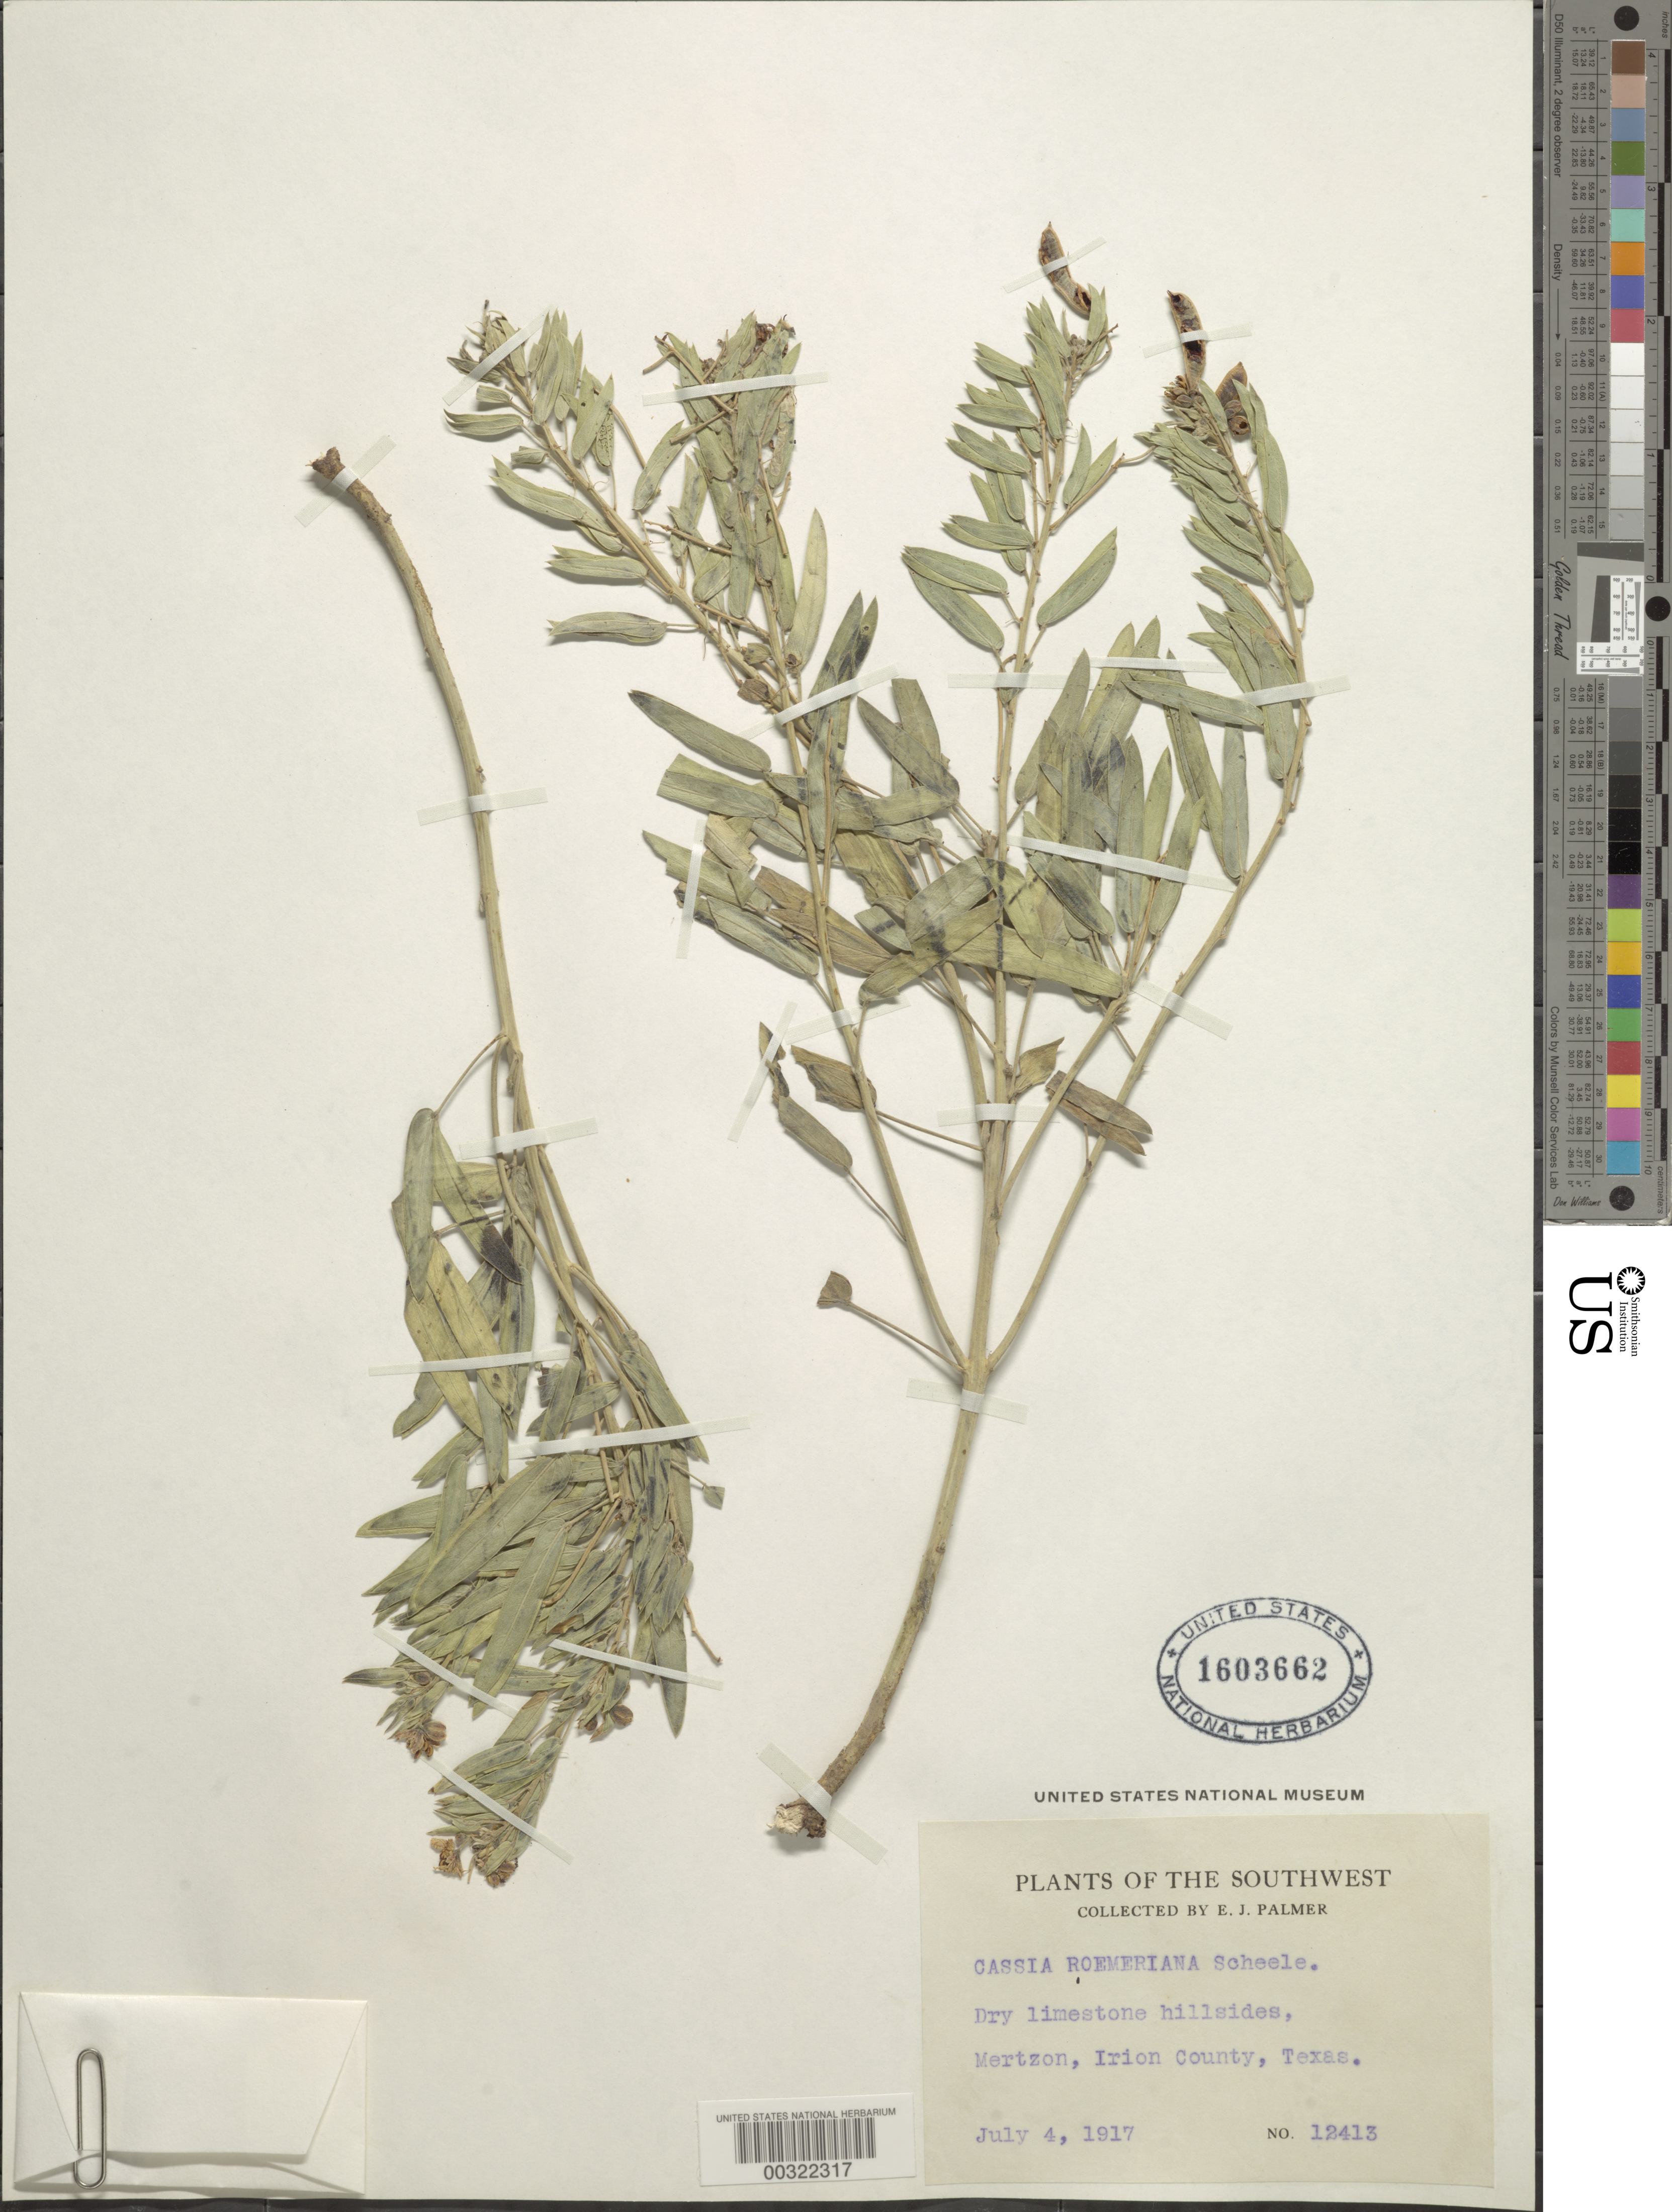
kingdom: Plantae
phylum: Tracheophyta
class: Magnoliopsida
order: Fabales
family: Fabaceae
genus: Senna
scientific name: Senna roemeriana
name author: (Scheele) H.S. Irwin & Barneby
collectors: E. J. Palmer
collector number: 12413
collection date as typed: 04 Jul 1917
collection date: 1917-07-04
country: United States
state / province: Texas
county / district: Irion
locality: Mertzon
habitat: Dry limestone hillsides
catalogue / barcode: US 1603662